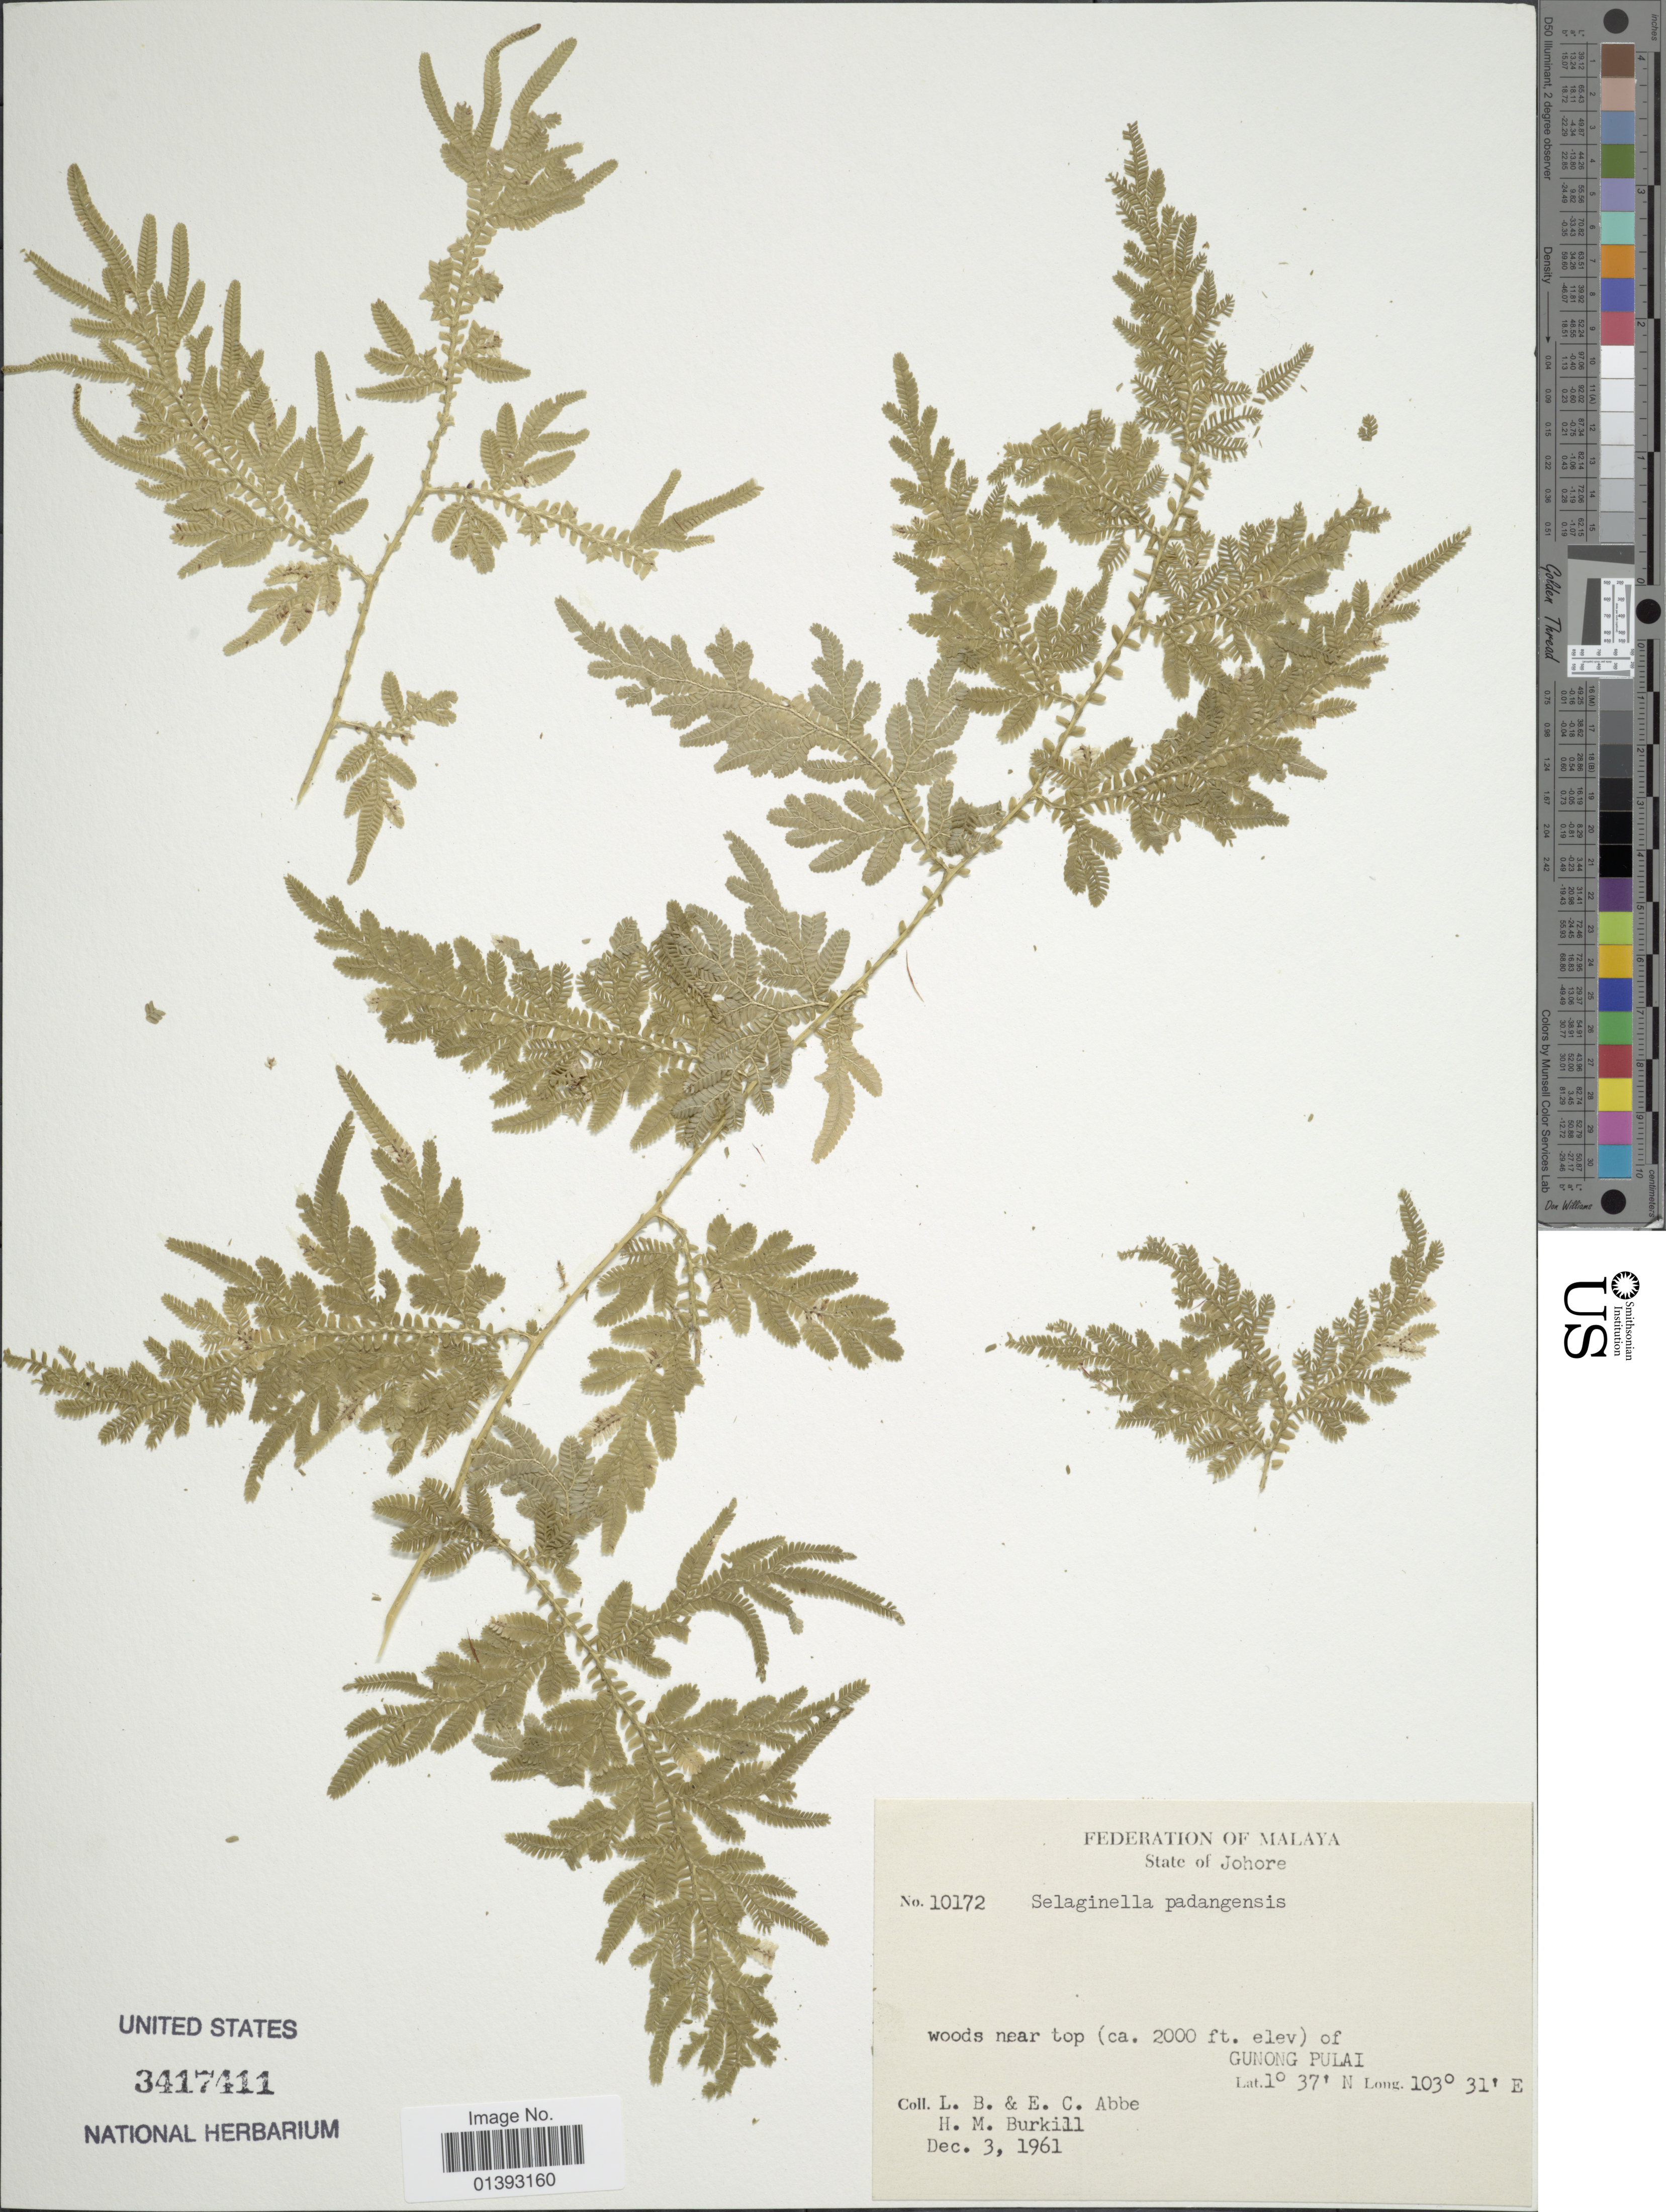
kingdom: Plantae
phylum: Tracheophyta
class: Lycopodiopsida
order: Selaginellales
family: Selaginellaceae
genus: Selaginella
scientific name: Selaginella padangensis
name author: Hieron.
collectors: L. B. Abbe, E. C. Abbe & H. M. Burkill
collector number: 10172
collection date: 1961-12-03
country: Malaysia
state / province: Johor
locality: Woods near top of Gunong Pulai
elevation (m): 610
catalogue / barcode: US 3417411